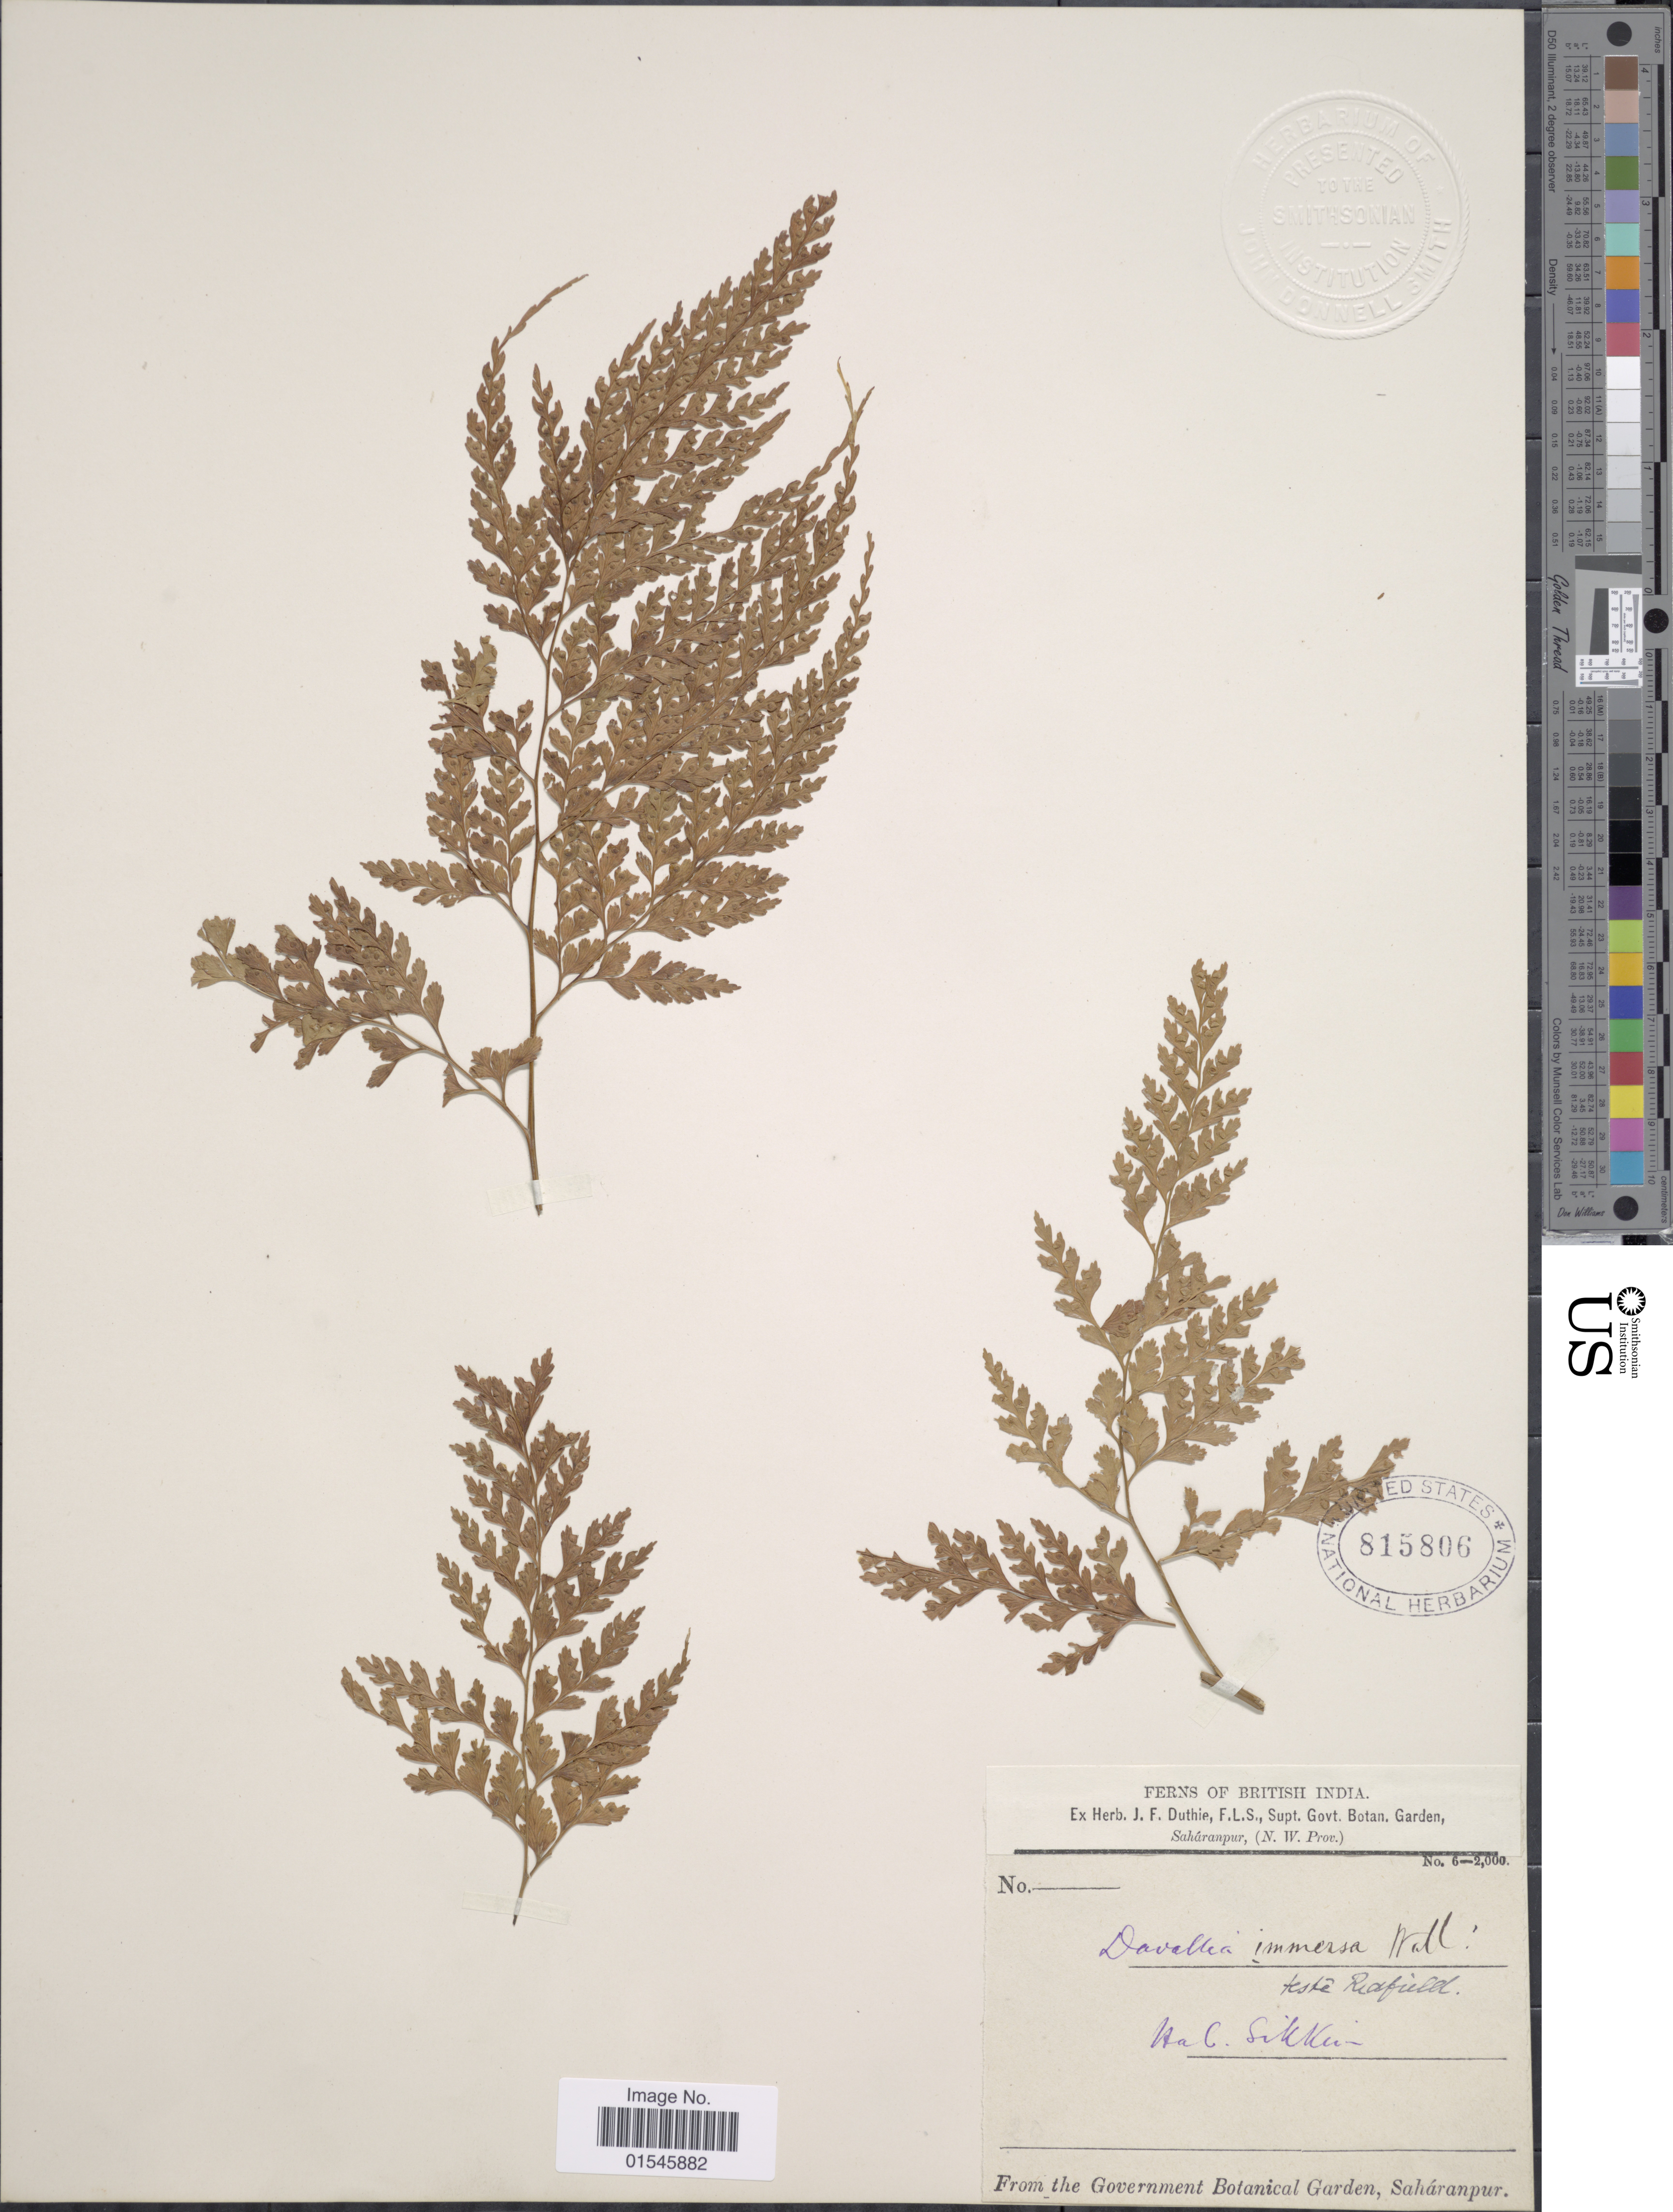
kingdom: Plantae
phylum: Tracheophyta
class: Polypodiopsida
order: Polypodiales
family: Hypodematiaceae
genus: Leucostegia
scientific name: Leucostegia truncata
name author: (D. Don) Fraser-Jenk.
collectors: ex herb. J. F. Duthie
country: India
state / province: Sikkim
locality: British India, Sikkim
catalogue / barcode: US 815806